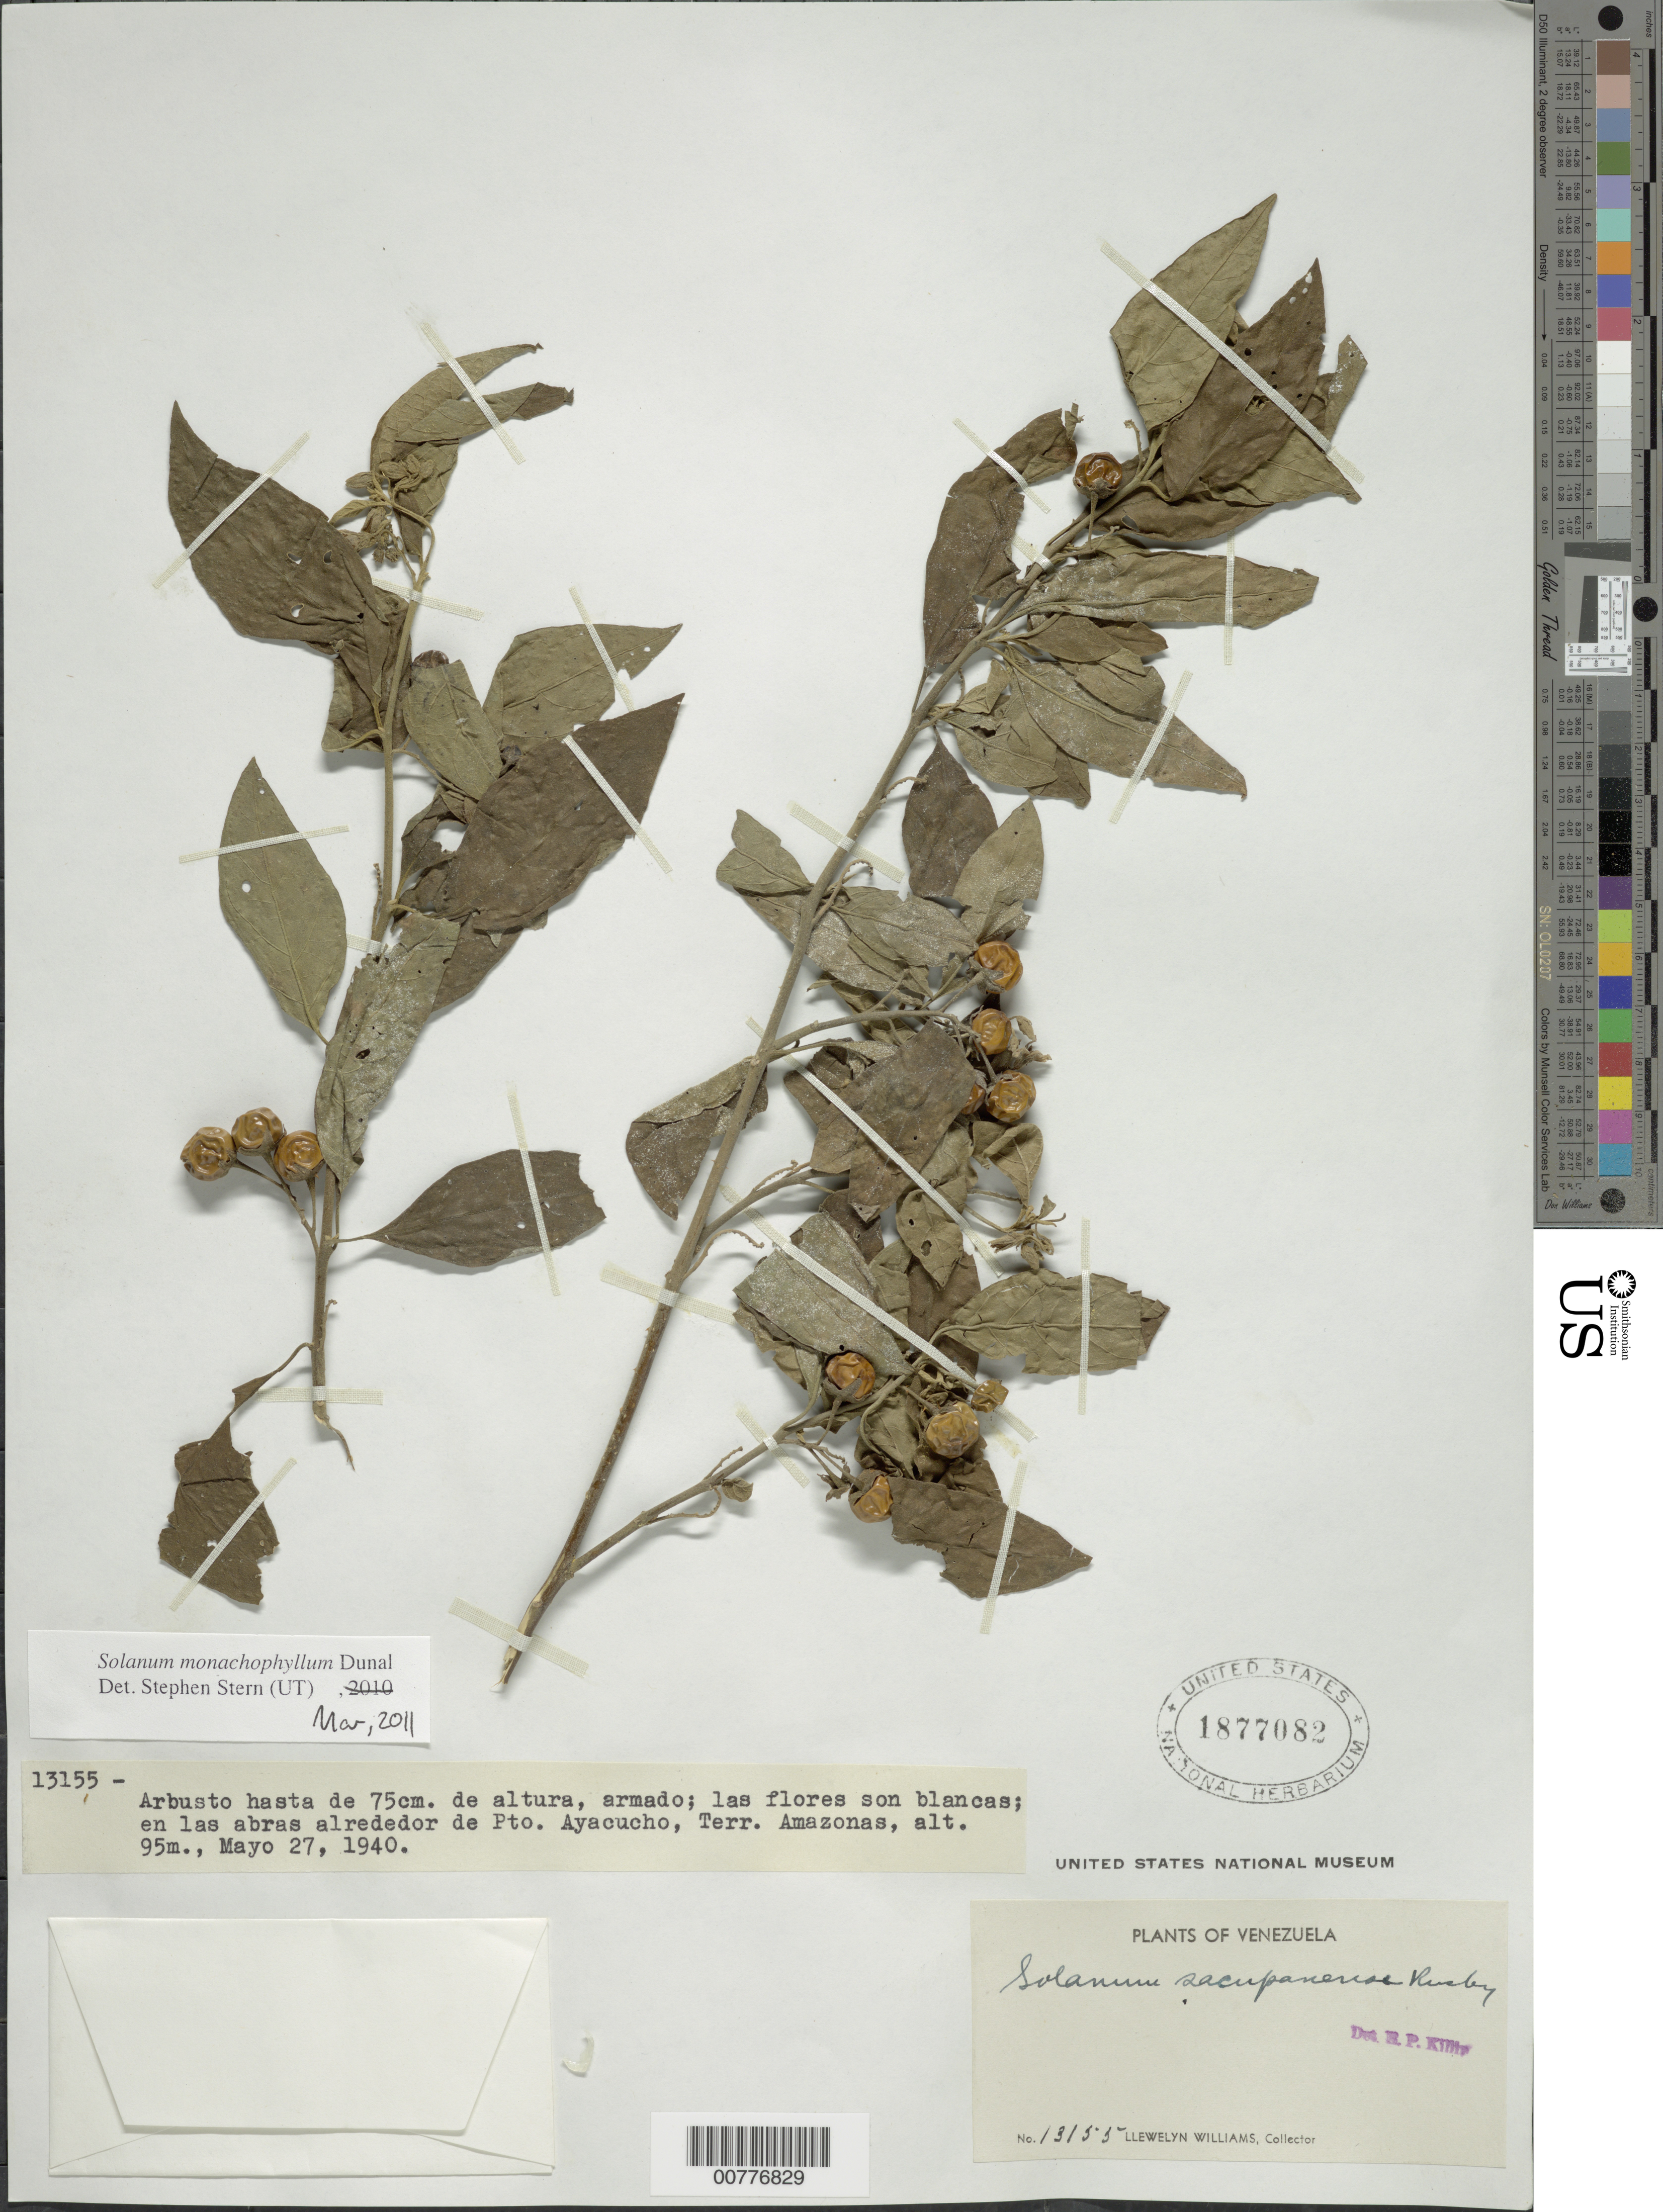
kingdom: Plantae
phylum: Tracheophyta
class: Magnoliopsida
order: Solanales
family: Solanaceae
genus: Solanum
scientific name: Solanum sacupanense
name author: Rusby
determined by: Killip, Ellsworth P.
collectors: L. Williams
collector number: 13155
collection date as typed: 5 May 1940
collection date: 1940-05-05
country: Venezuela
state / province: Amazonas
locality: Puerto Ayacucho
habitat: En las abras.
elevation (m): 95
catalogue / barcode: US 1877082